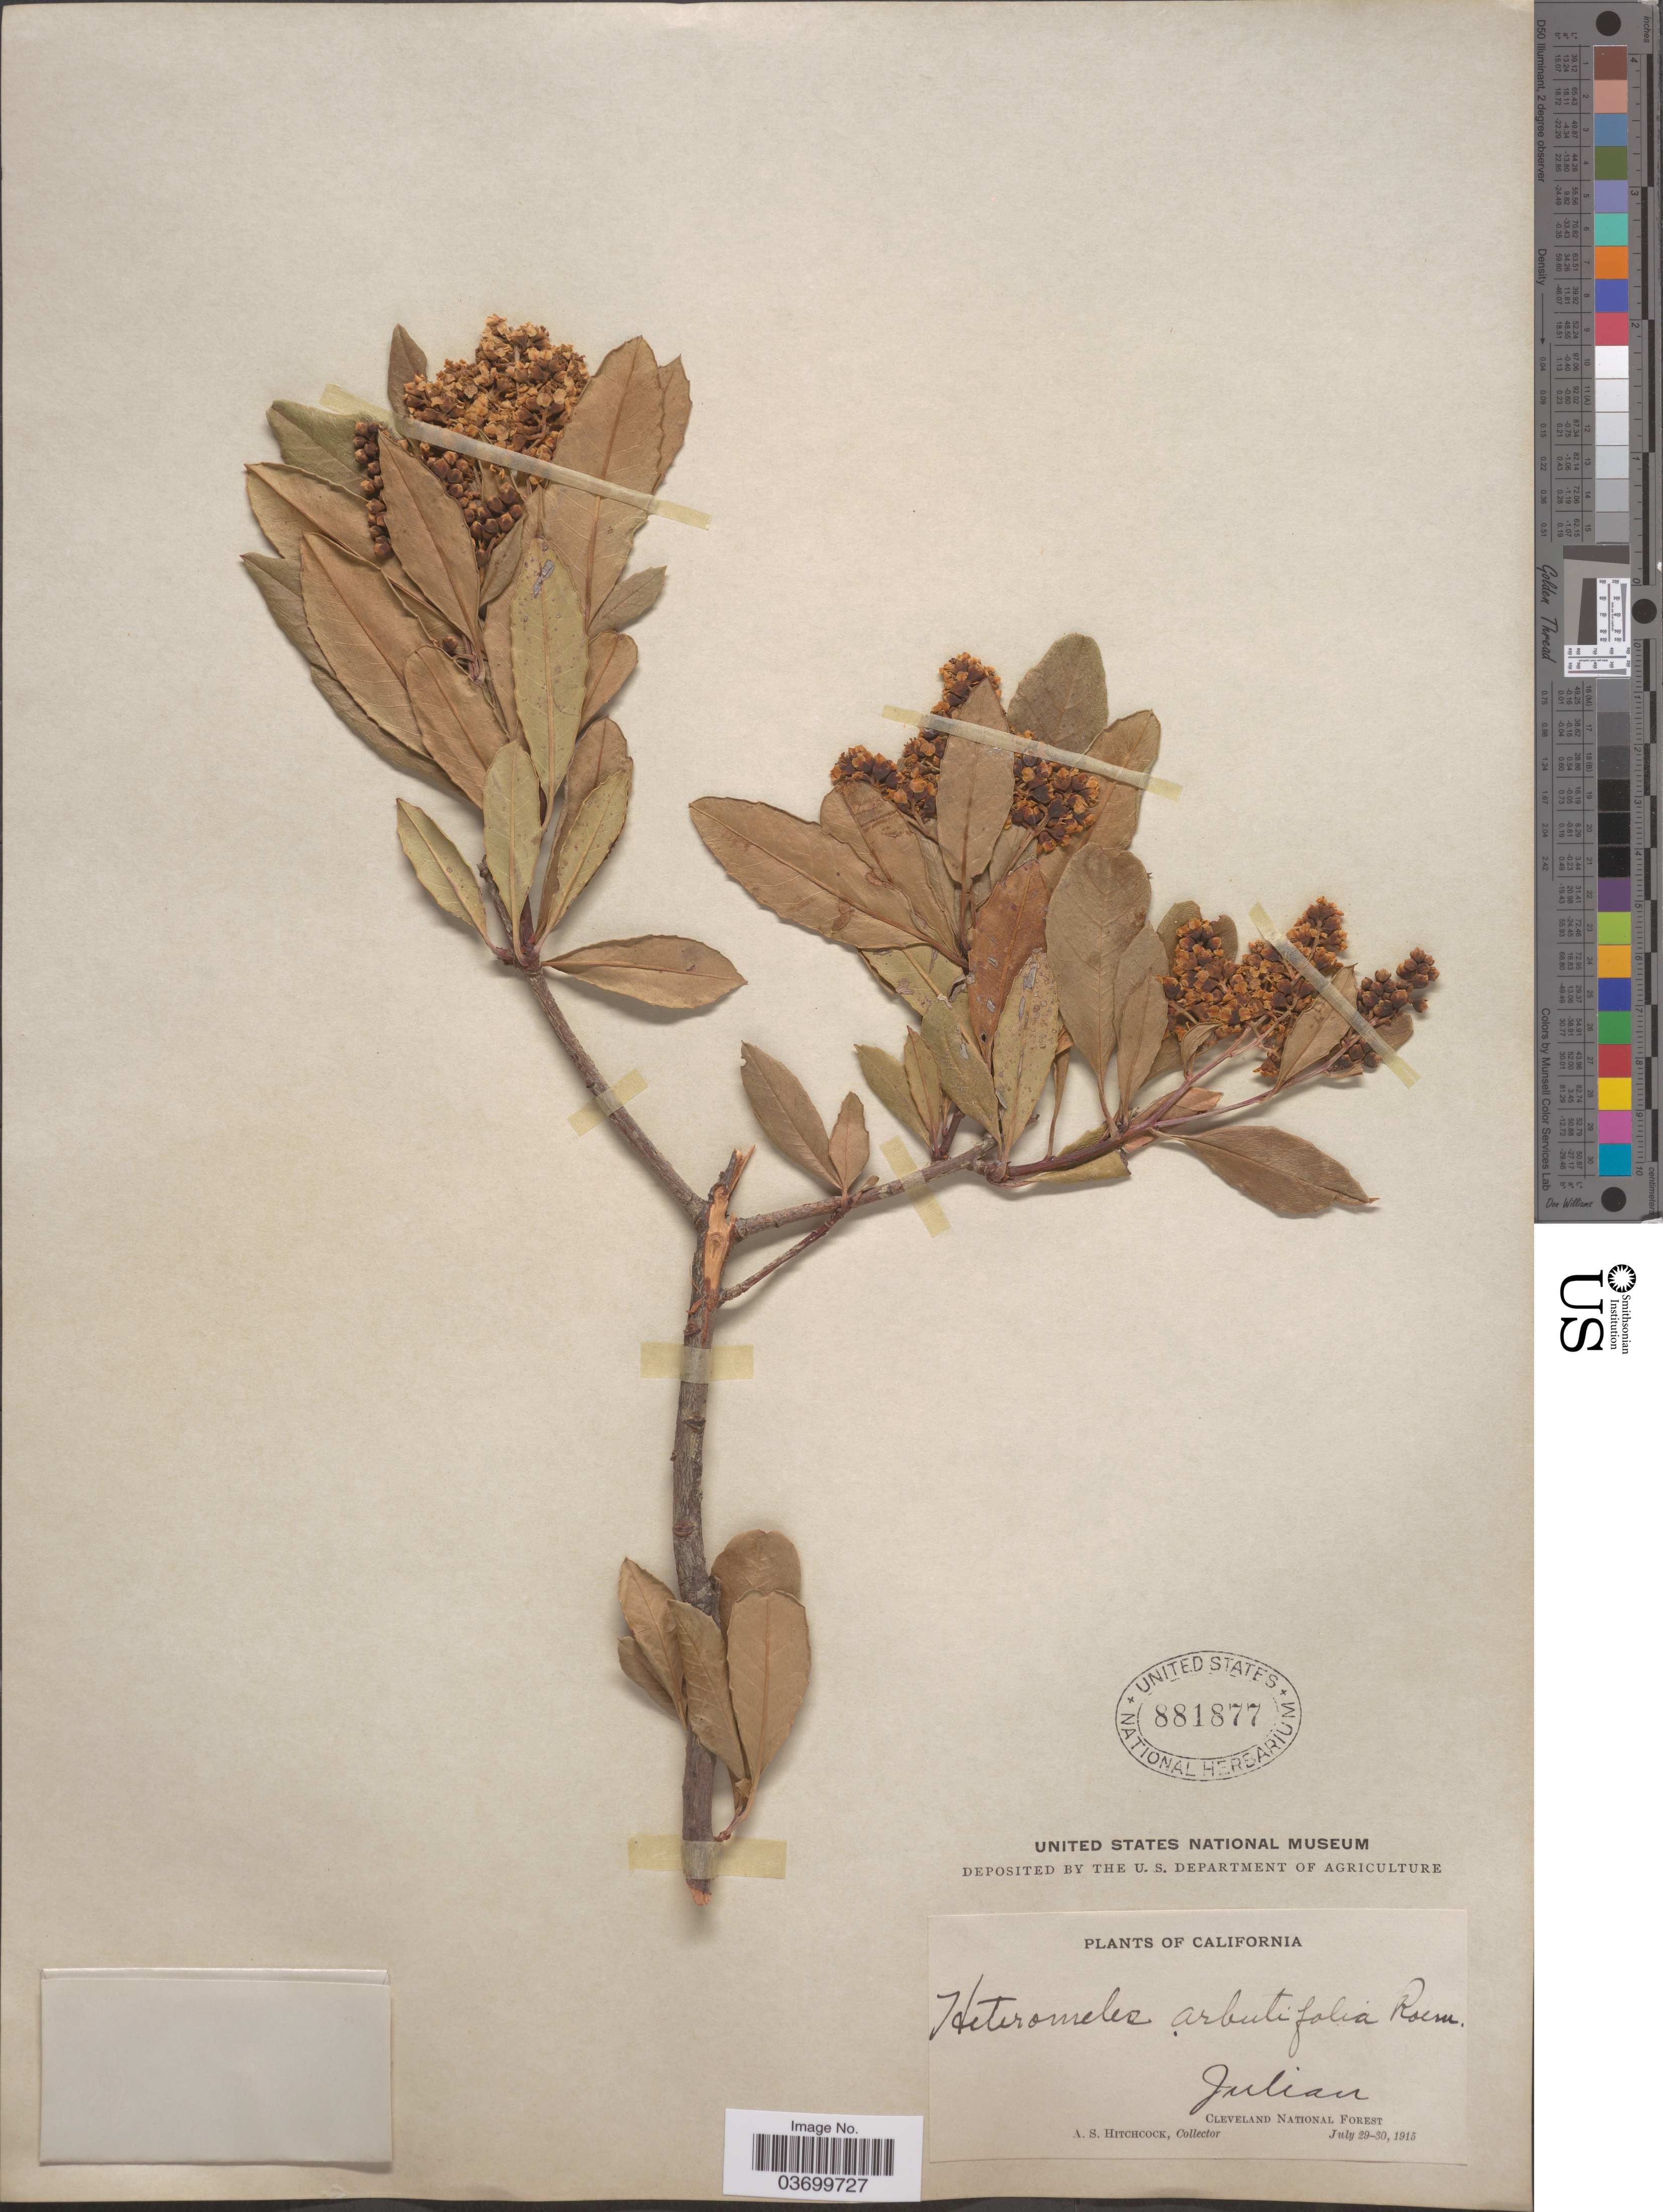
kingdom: Plantae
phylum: Tracheophyta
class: Magnoliopsida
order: Rosales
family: Rosaceae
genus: Heteromeles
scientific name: Heteromeles salicifolia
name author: (C. Presl) Abrams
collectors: A. S. Hitchcock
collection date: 1915-07-29/1915-07-30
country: United States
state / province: California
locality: Julian. Cleveland National Forest.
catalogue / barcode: US 881877